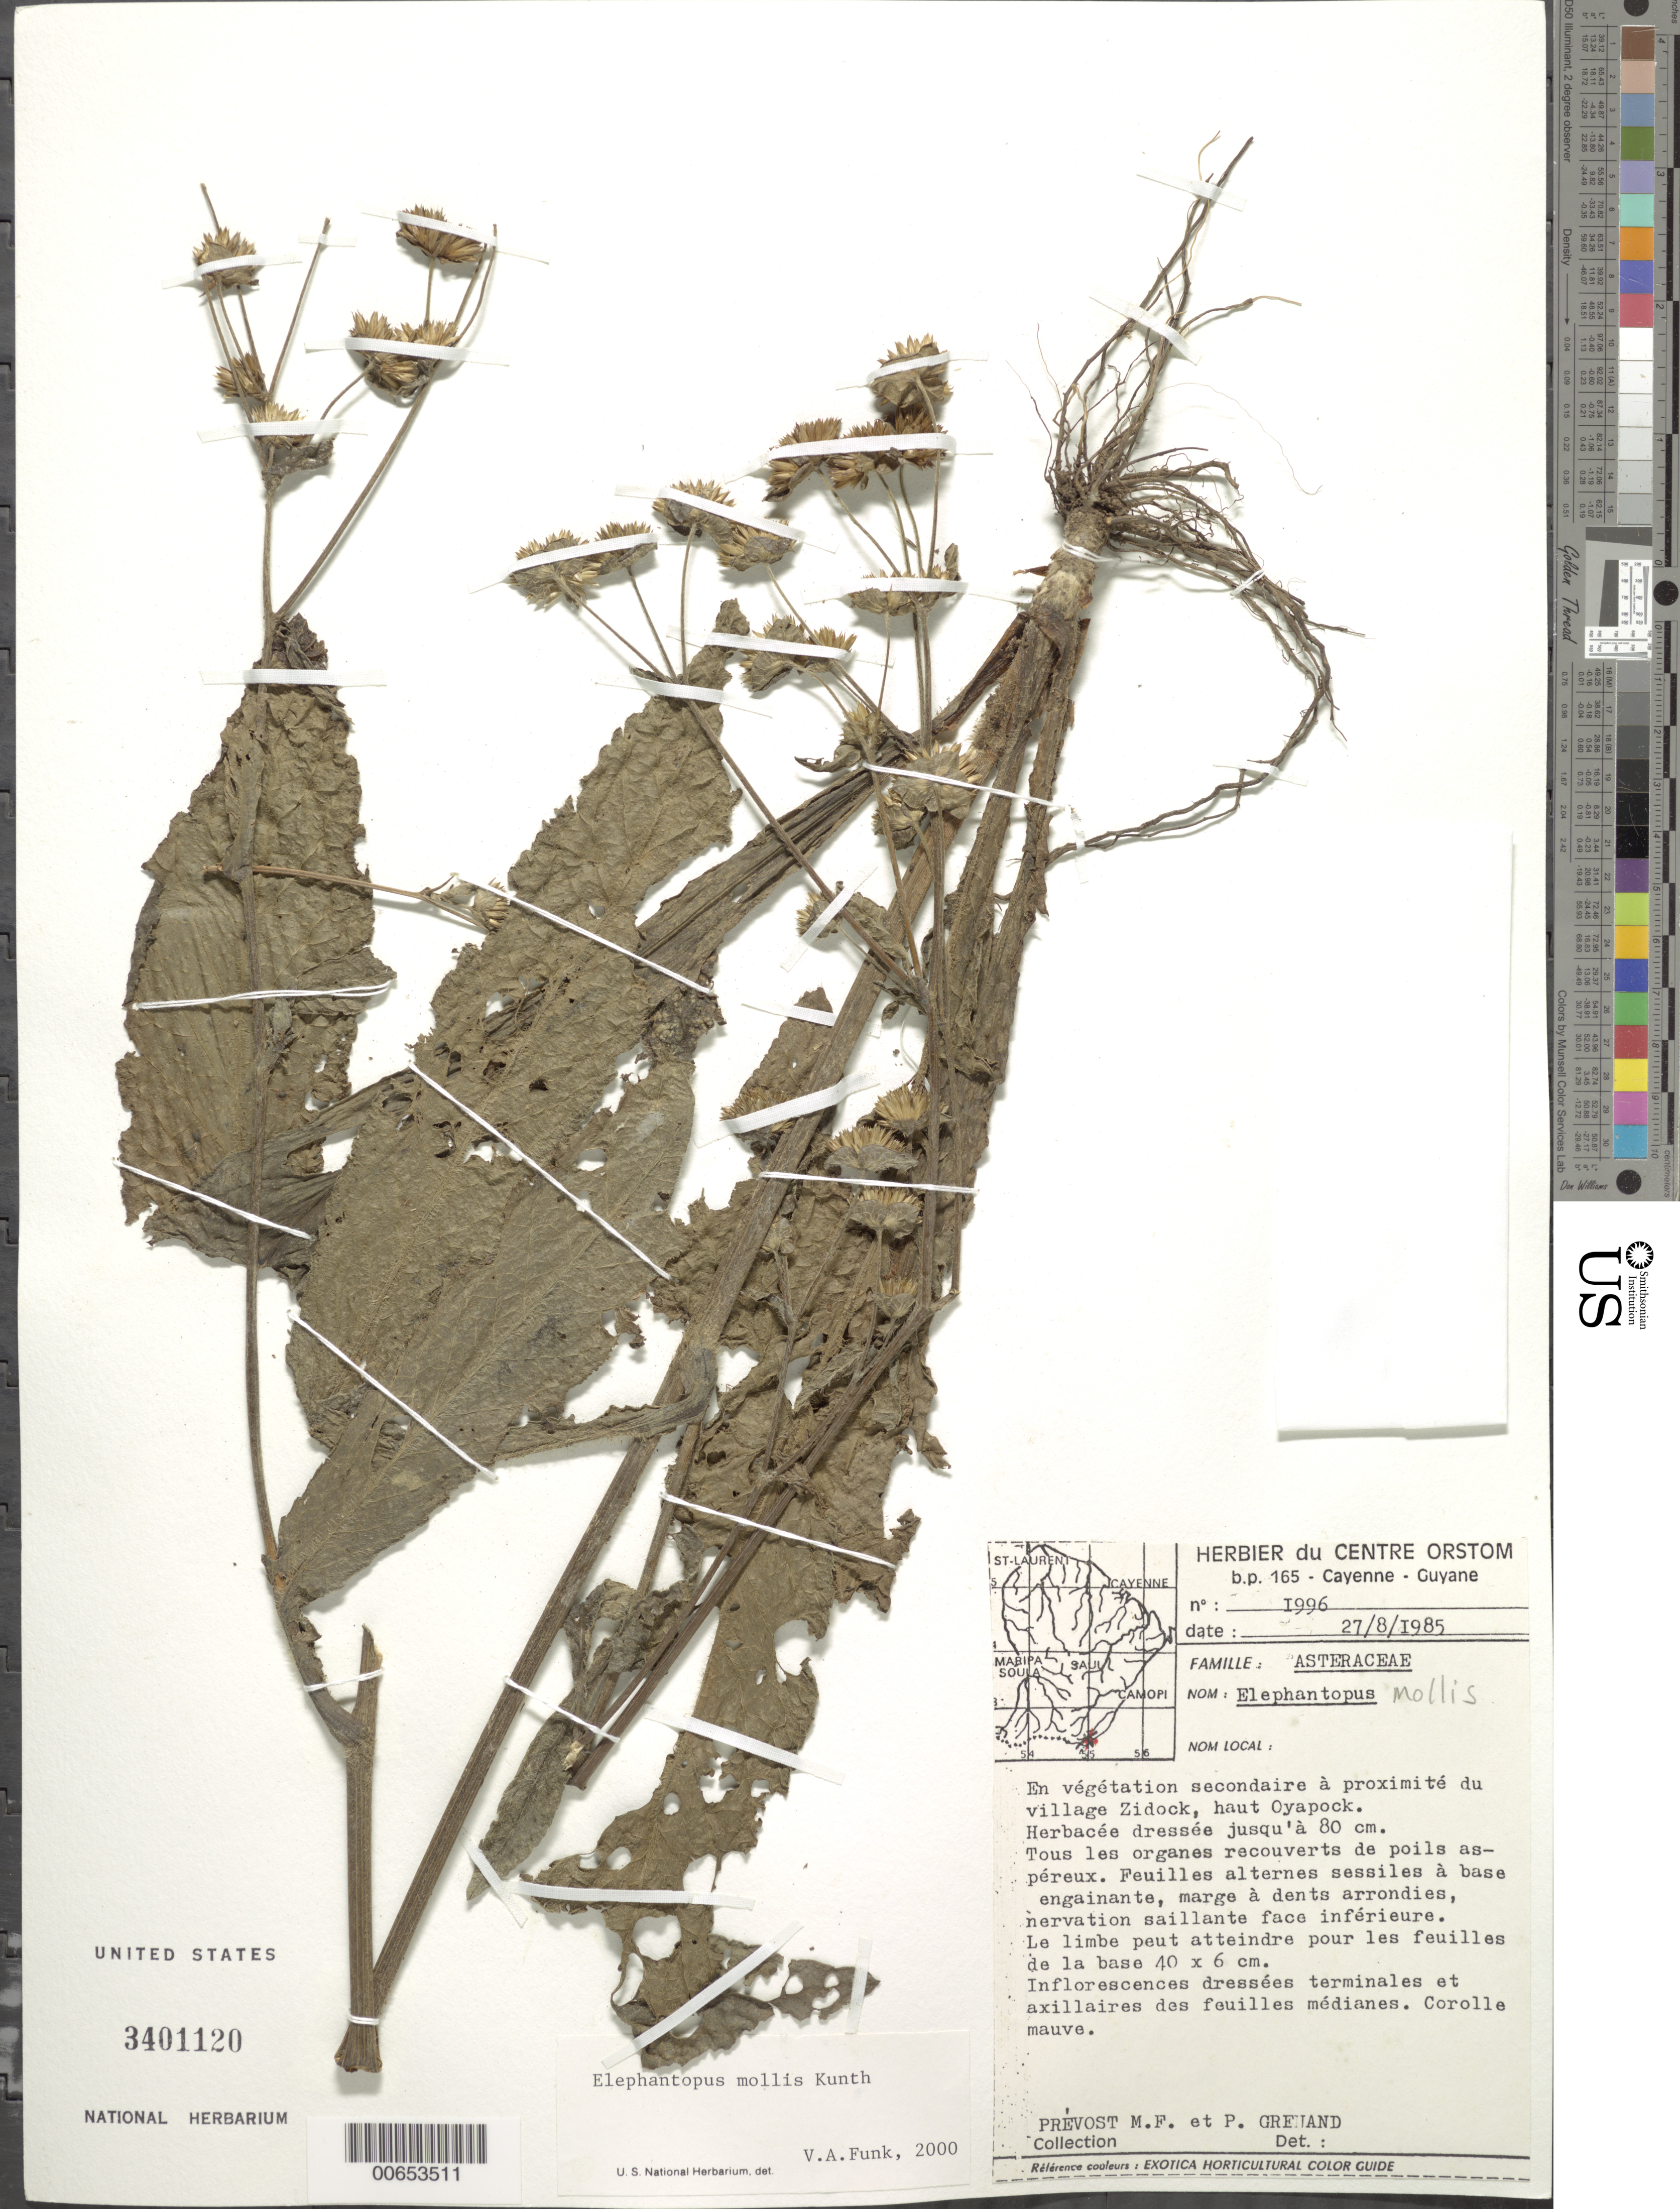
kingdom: Plantae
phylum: Tracheophyta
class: Magnoliopsida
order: Asterales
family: Asteraceae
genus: Elephantopus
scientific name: Elephantopus mollis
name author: Kunth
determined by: Funk, Vicki A., (BOT), Smithsonian Institution - National Museum of Natural History (UNITED STATES)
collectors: M.-F. Prévost & P. Grenand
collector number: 1996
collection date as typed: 27-Aug-85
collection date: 1985-08-27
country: French Guiana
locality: Trois Sauts (Haut Oyapock), Zidockville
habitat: Secondary vegetation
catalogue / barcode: US 3401120